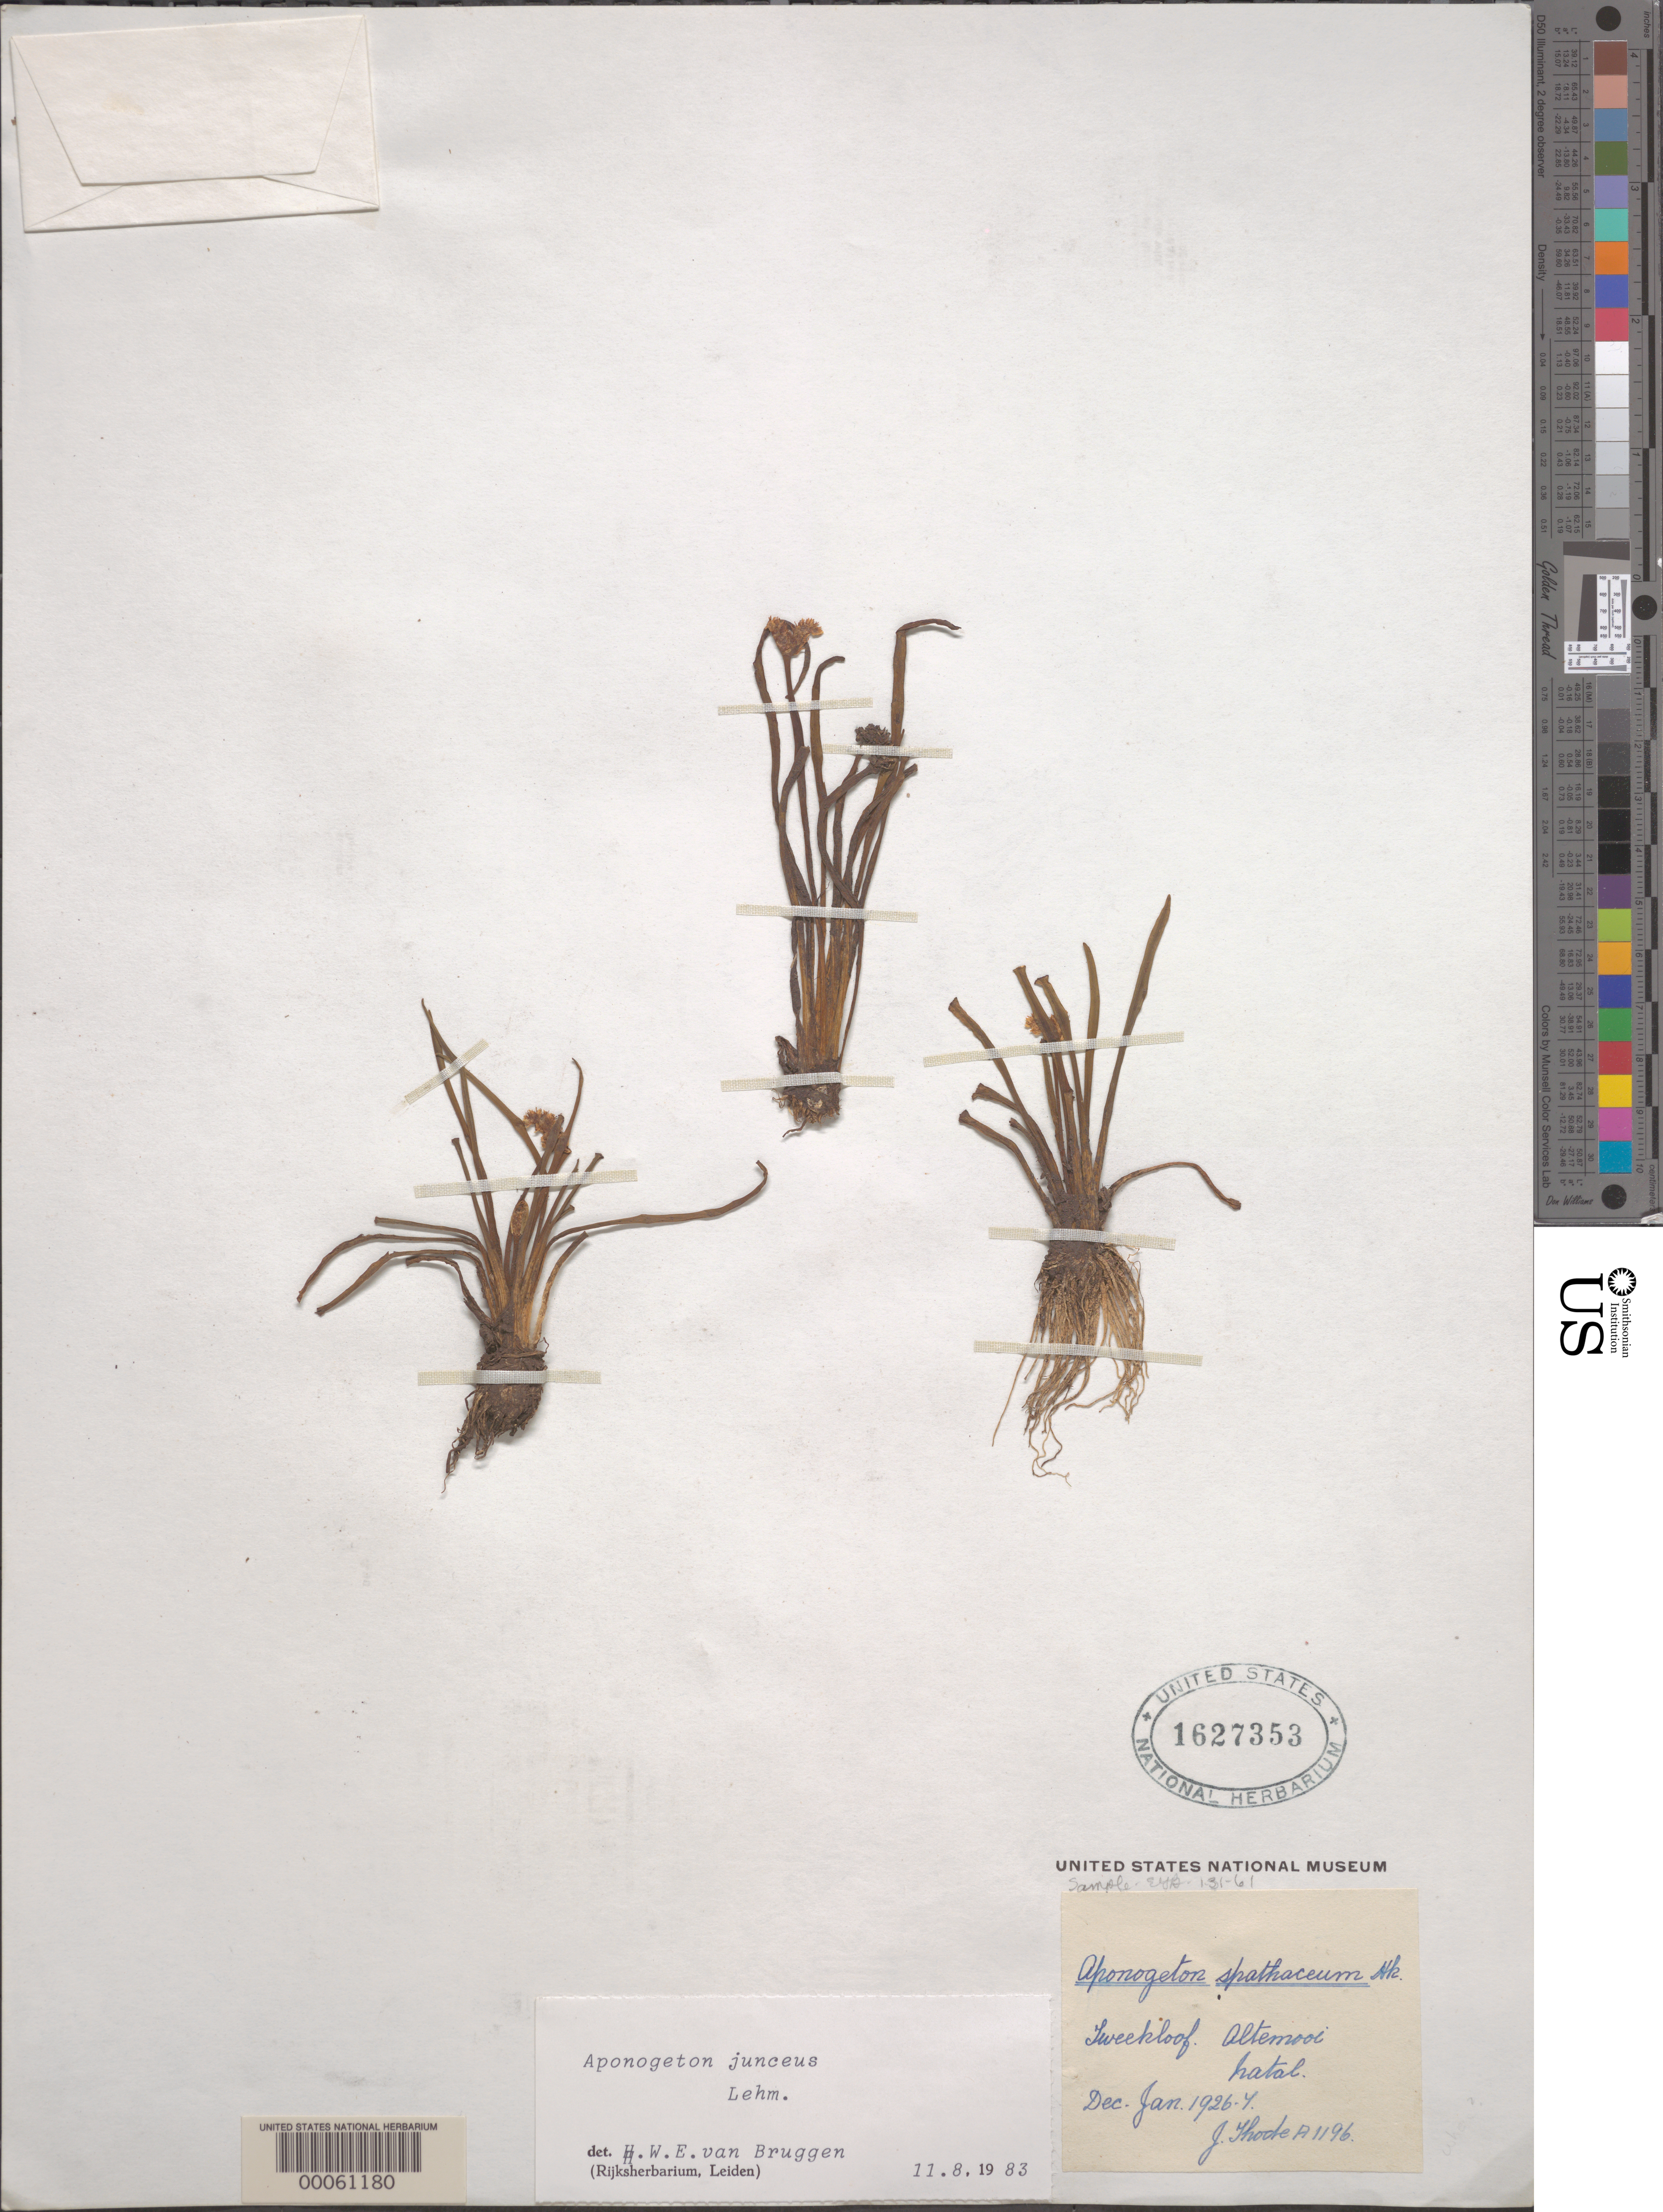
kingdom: Plantae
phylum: Tracheophyta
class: Liliopsida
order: Alismatales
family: Aponogetonaceae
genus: Aponogeton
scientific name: Aponogeton junceus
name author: Lehm.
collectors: J. Thode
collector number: A 1196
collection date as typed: Dec 1926 to -- Jan 1927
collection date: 1926-12/1927-01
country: South Africa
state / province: KwaZulu-Natal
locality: Tweekloaf, altemooi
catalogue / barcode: US 1627353